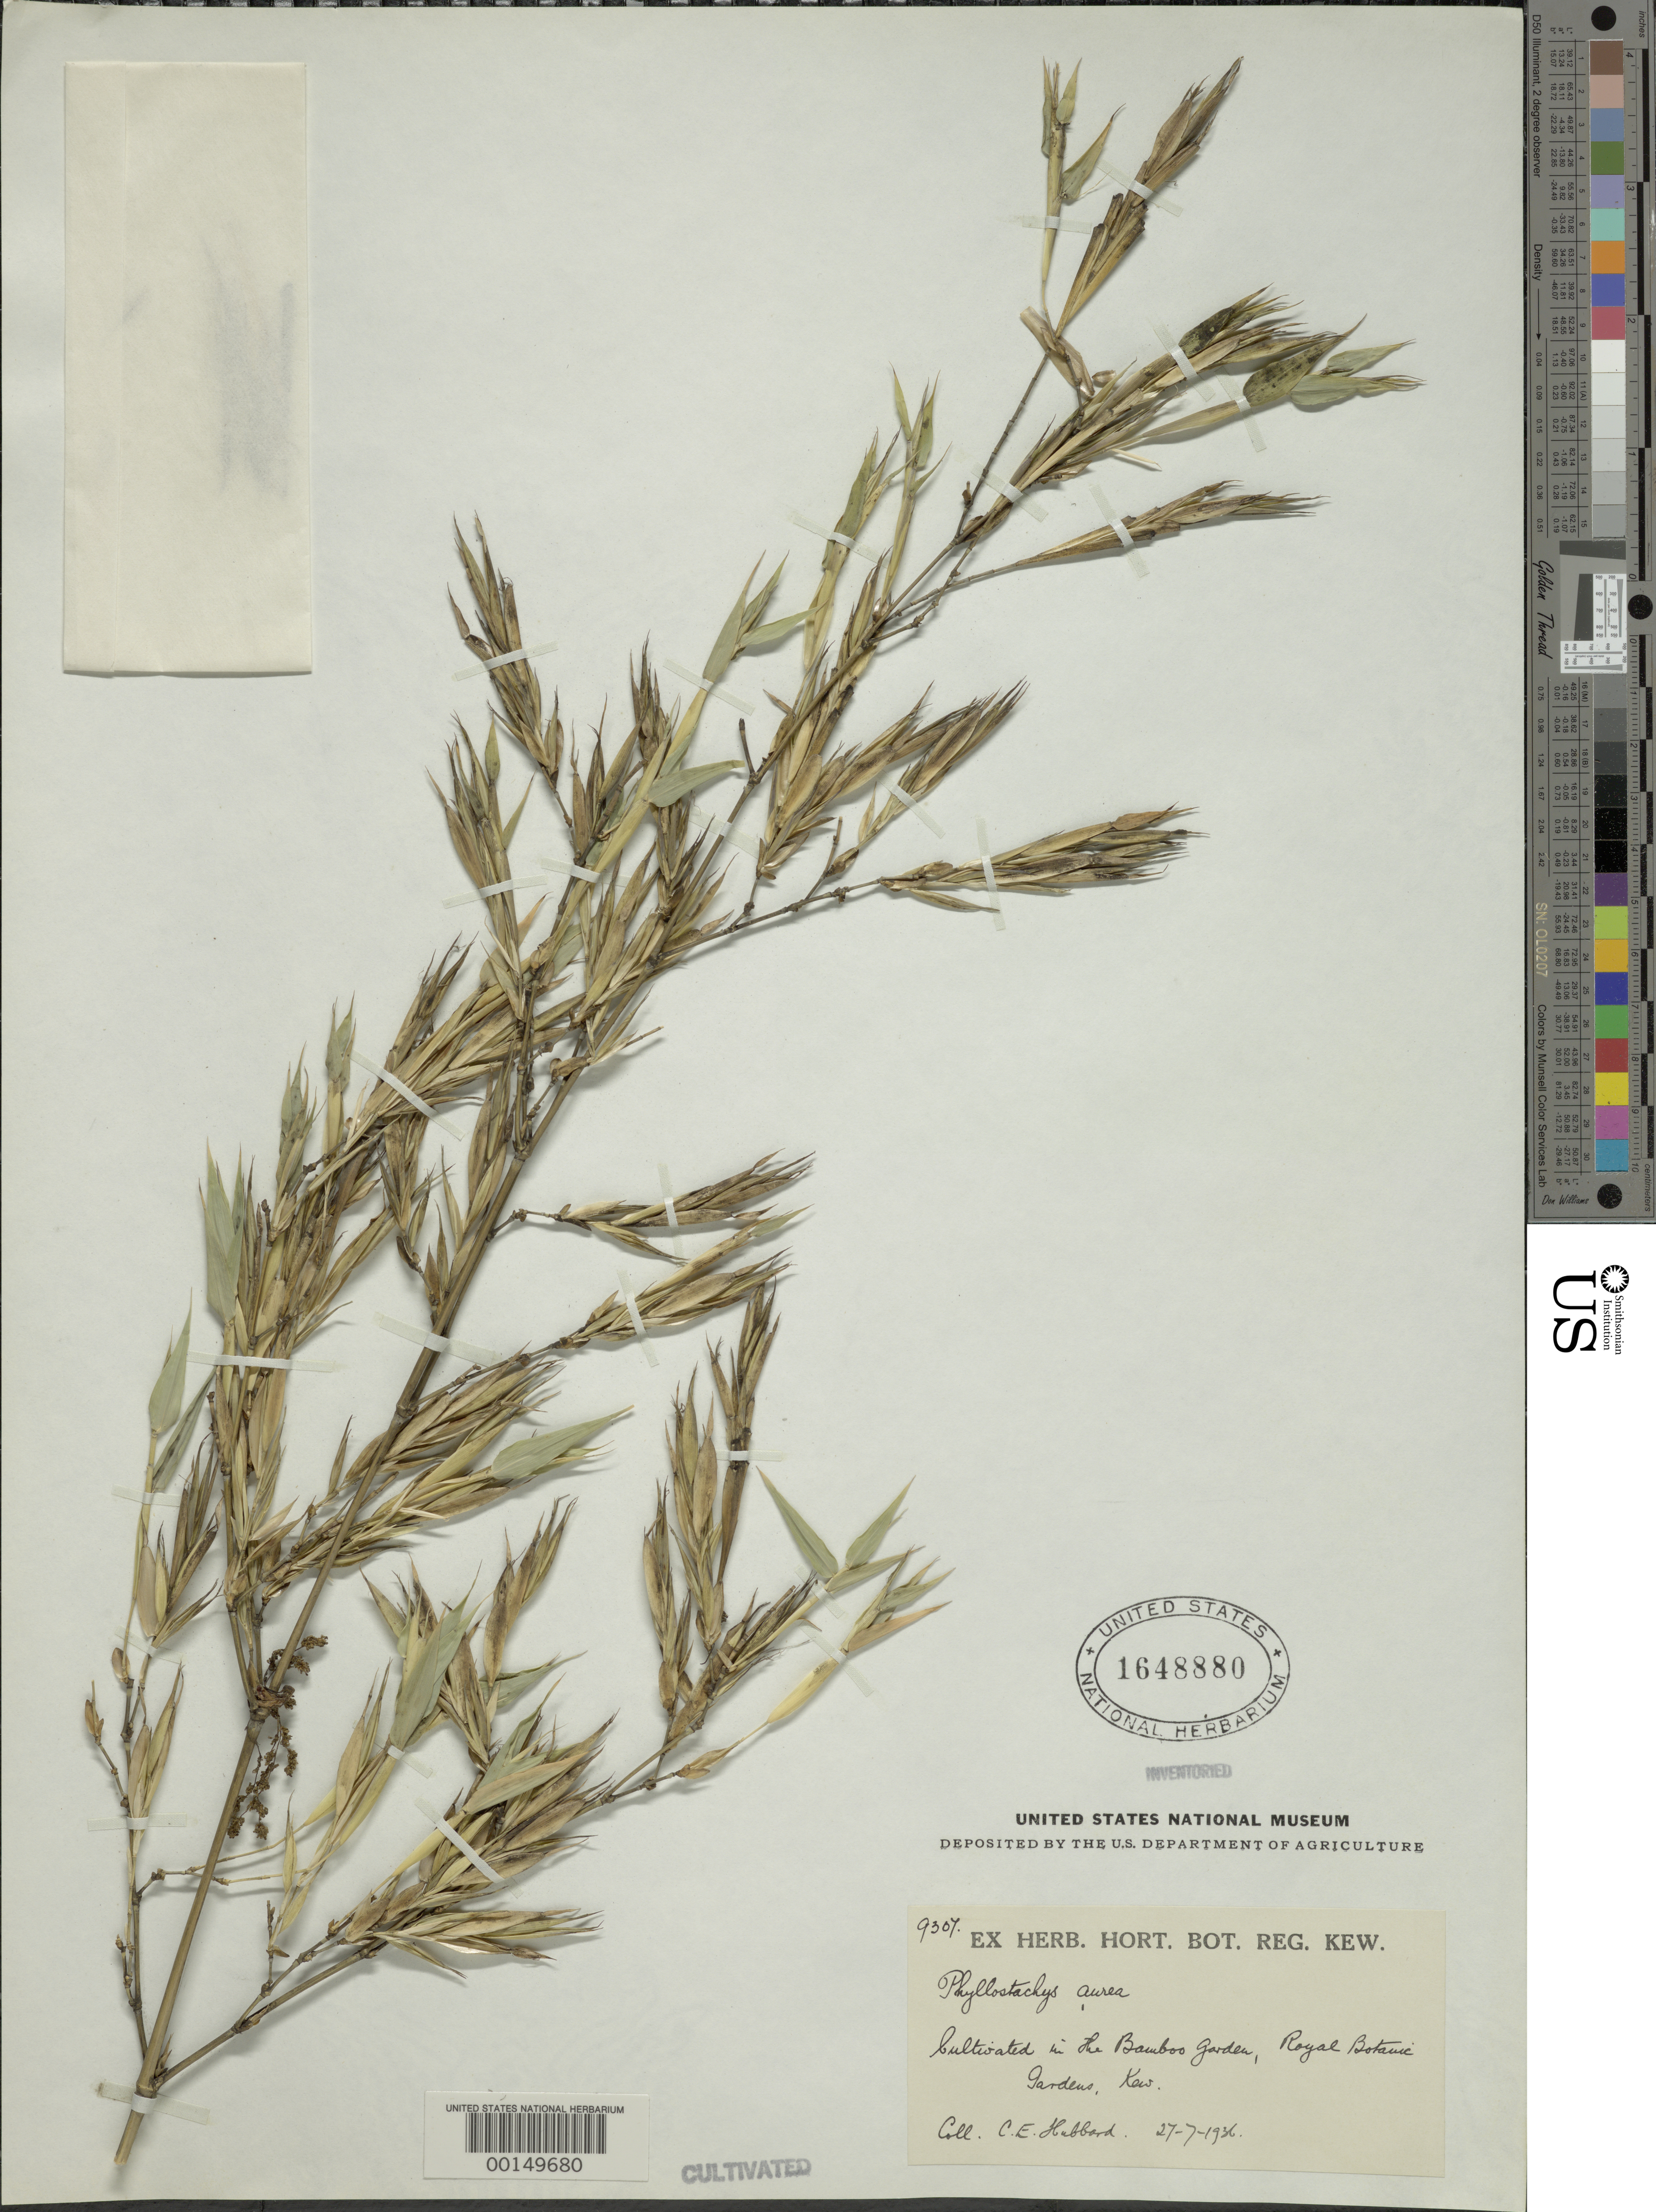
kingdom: Plantae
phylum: Tracheophyta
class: Liliopsida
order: Poales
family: Poaceae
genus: Phyllostachys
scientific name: Phyllostachys aurea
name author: Rivière & C. Rivière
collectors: C. E. Hubbard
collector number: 9307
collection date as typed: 27 Jul 1936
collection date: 1936-07-27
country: United Kingdom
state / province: England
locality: Kew, royal botanic gardens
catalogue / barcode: US 1648880